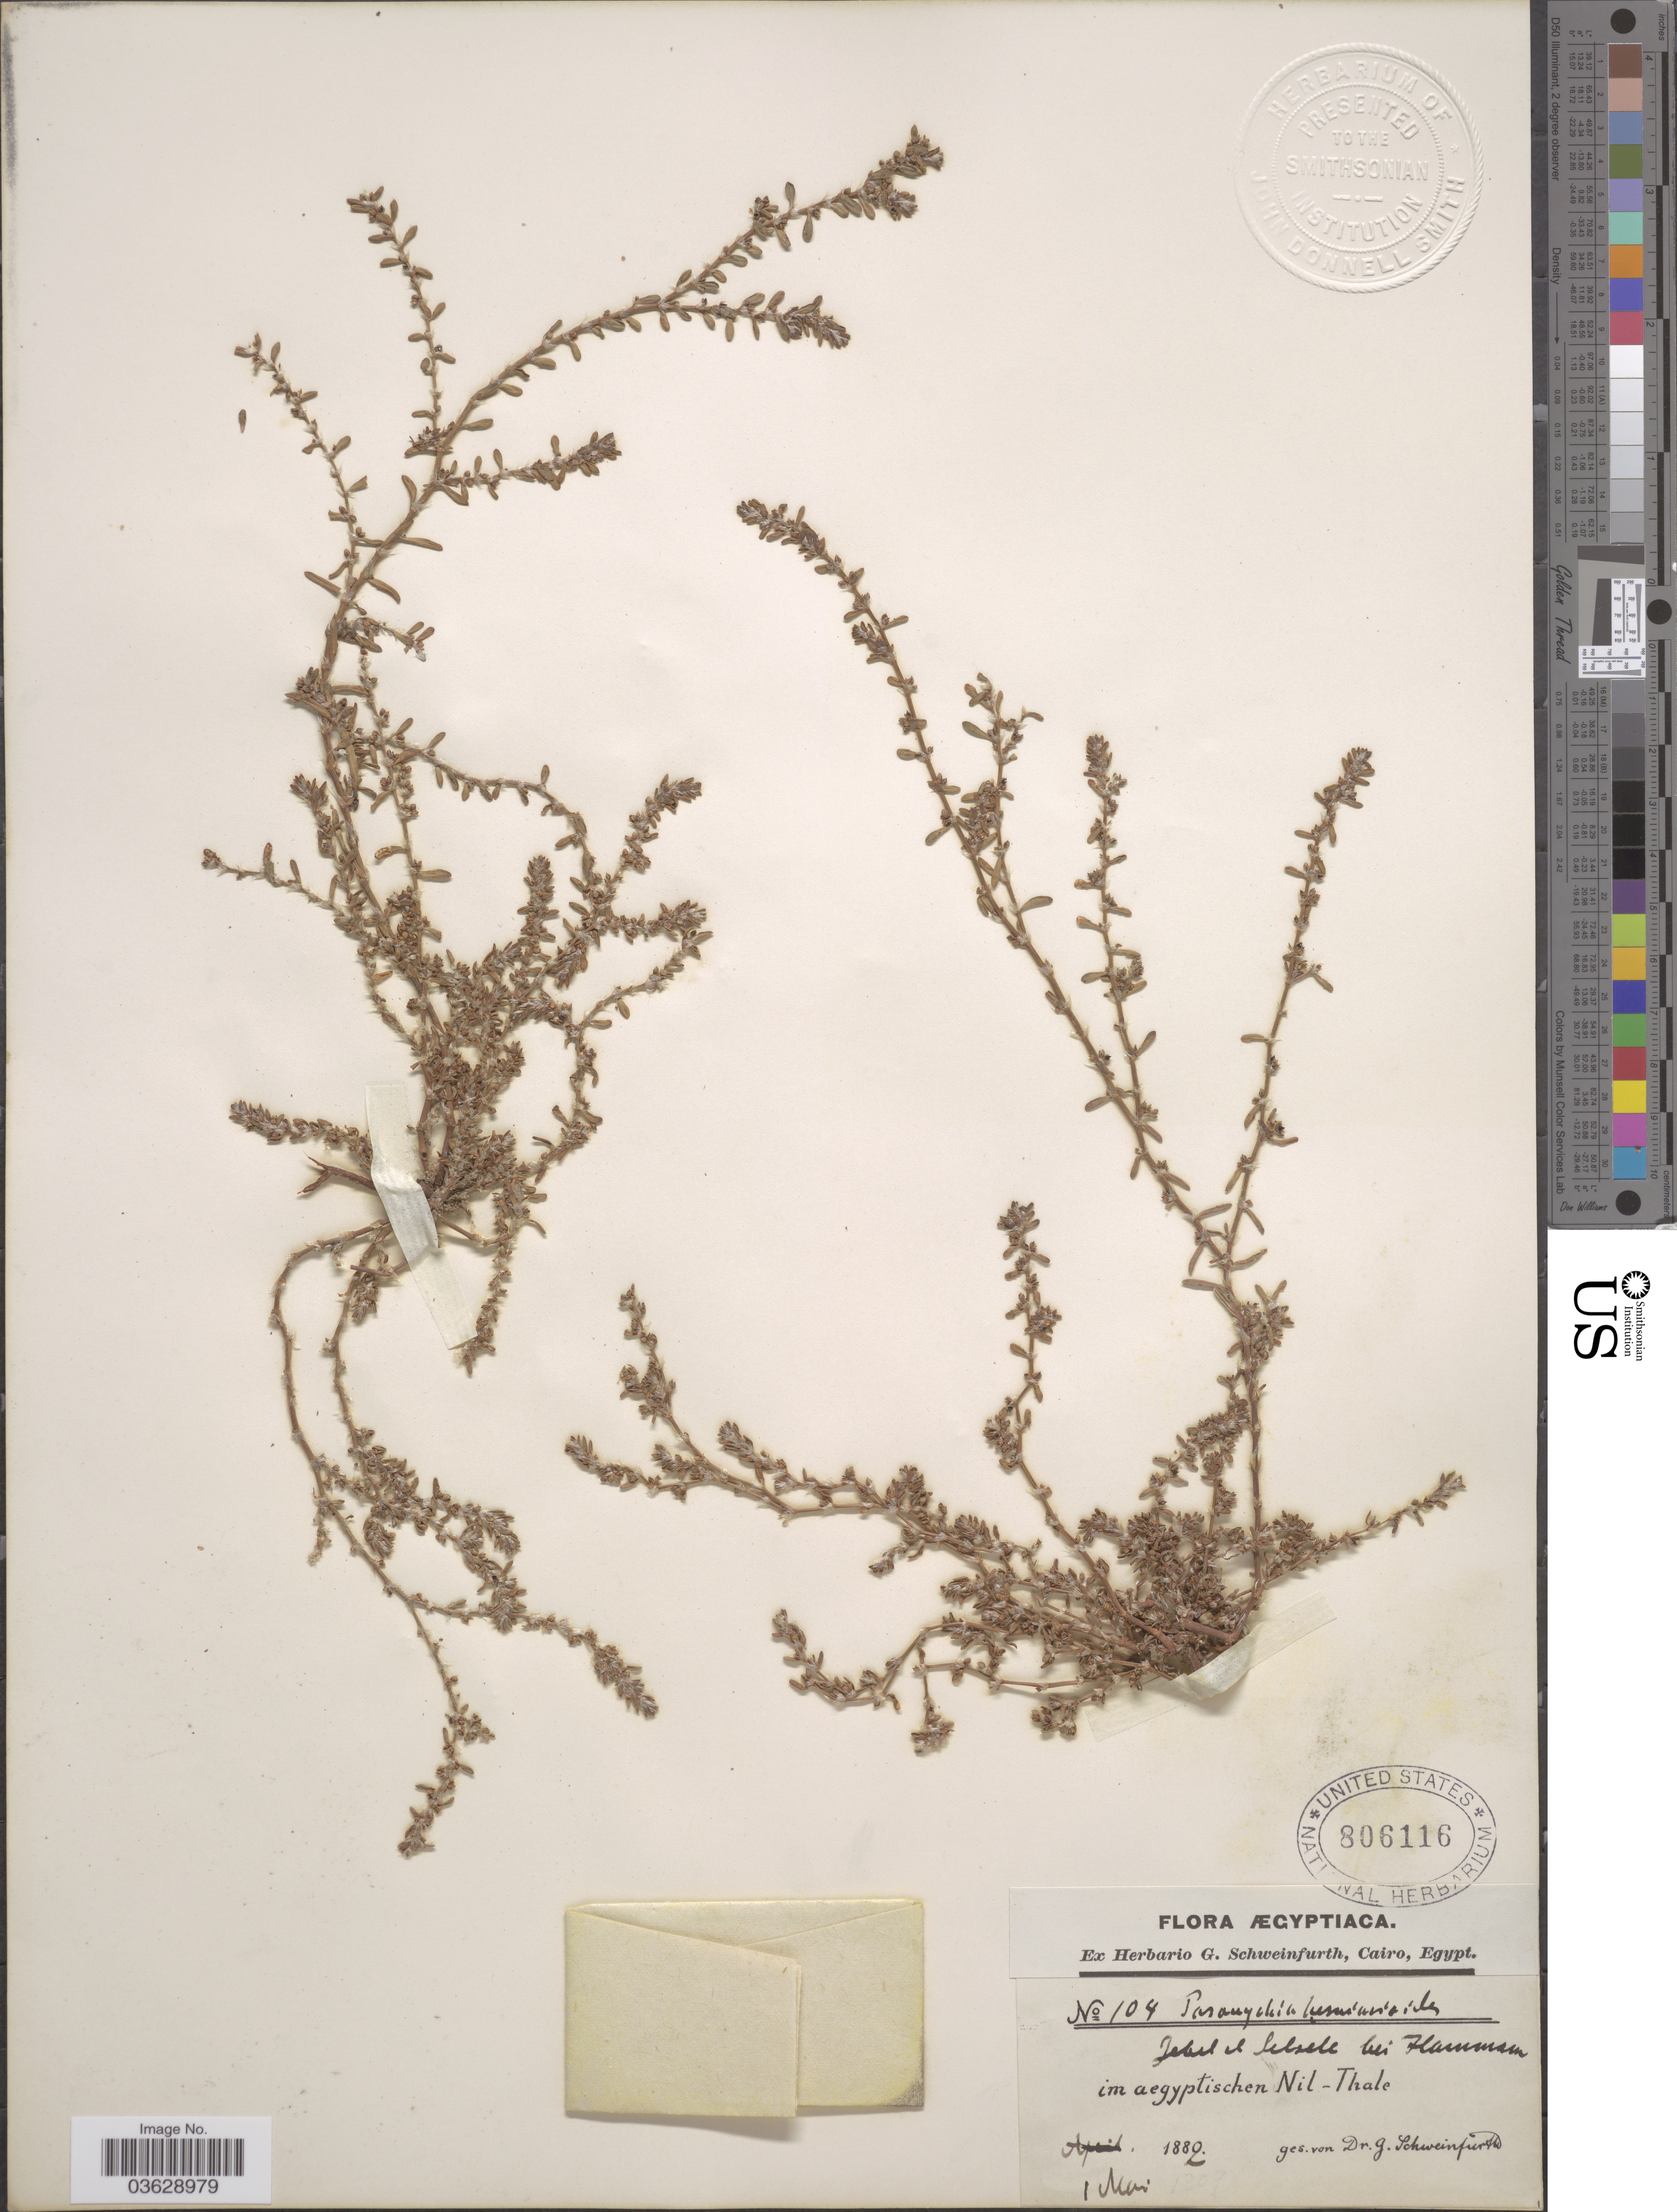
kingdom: Plantae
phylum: Tracheophyta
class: Magnoliopsida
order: Caryophyllales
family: Polygonaceae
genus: Polygonum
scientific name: Polygonum plebeium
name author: R. Br.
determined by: Strong, Mark T., (BOT), Smithsonian Institution - National Museum of Natural History (UNITED STATES)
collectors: G. A. Schweinfurth (herbarium)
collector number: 104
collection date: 1882-05-01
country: Egypt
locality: Ægyptiaca. Im aegyptischen Nil-Thale.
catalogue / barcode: US 806116